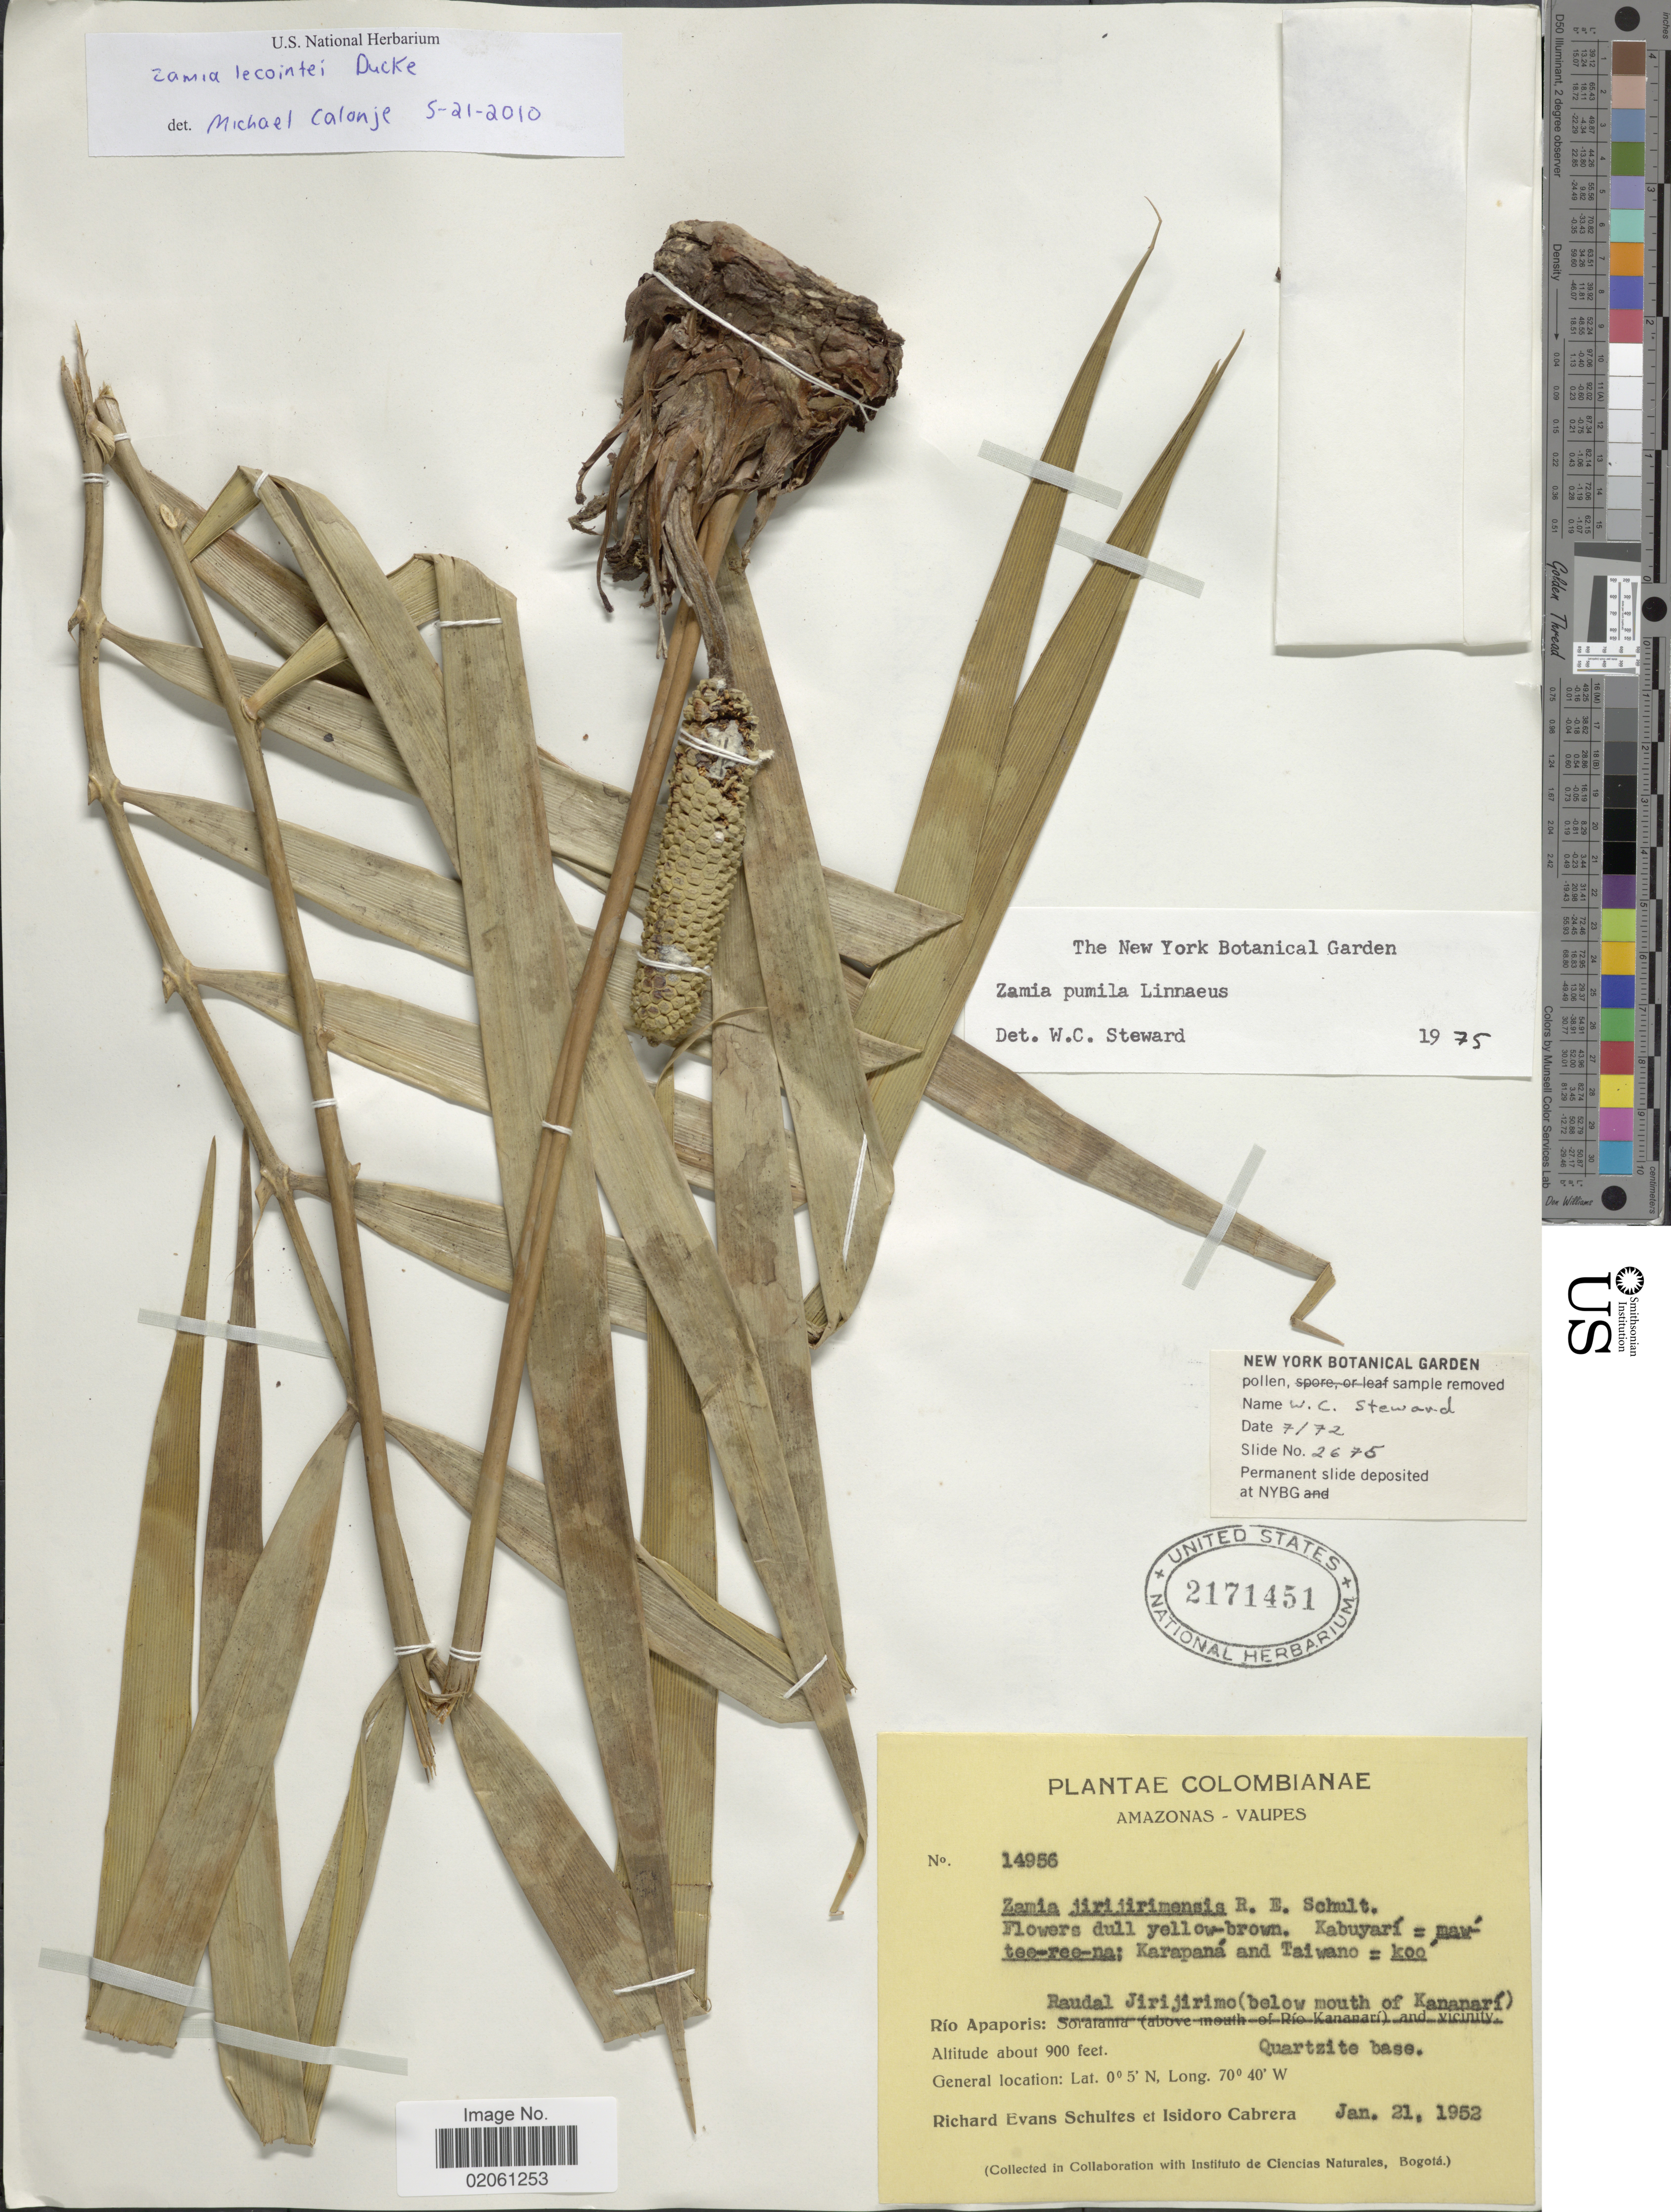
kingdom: Plantae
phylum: Tracheophyta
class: Cycadopsida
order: Cycadales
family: Zamiaceae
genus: Zamia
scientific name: Zamia lecointei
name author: Ducke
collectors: R. E. Schultes & I. Cabrera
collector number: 14956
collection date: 1952-01-21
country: Colombia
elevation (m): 274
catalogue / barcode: US 2171451